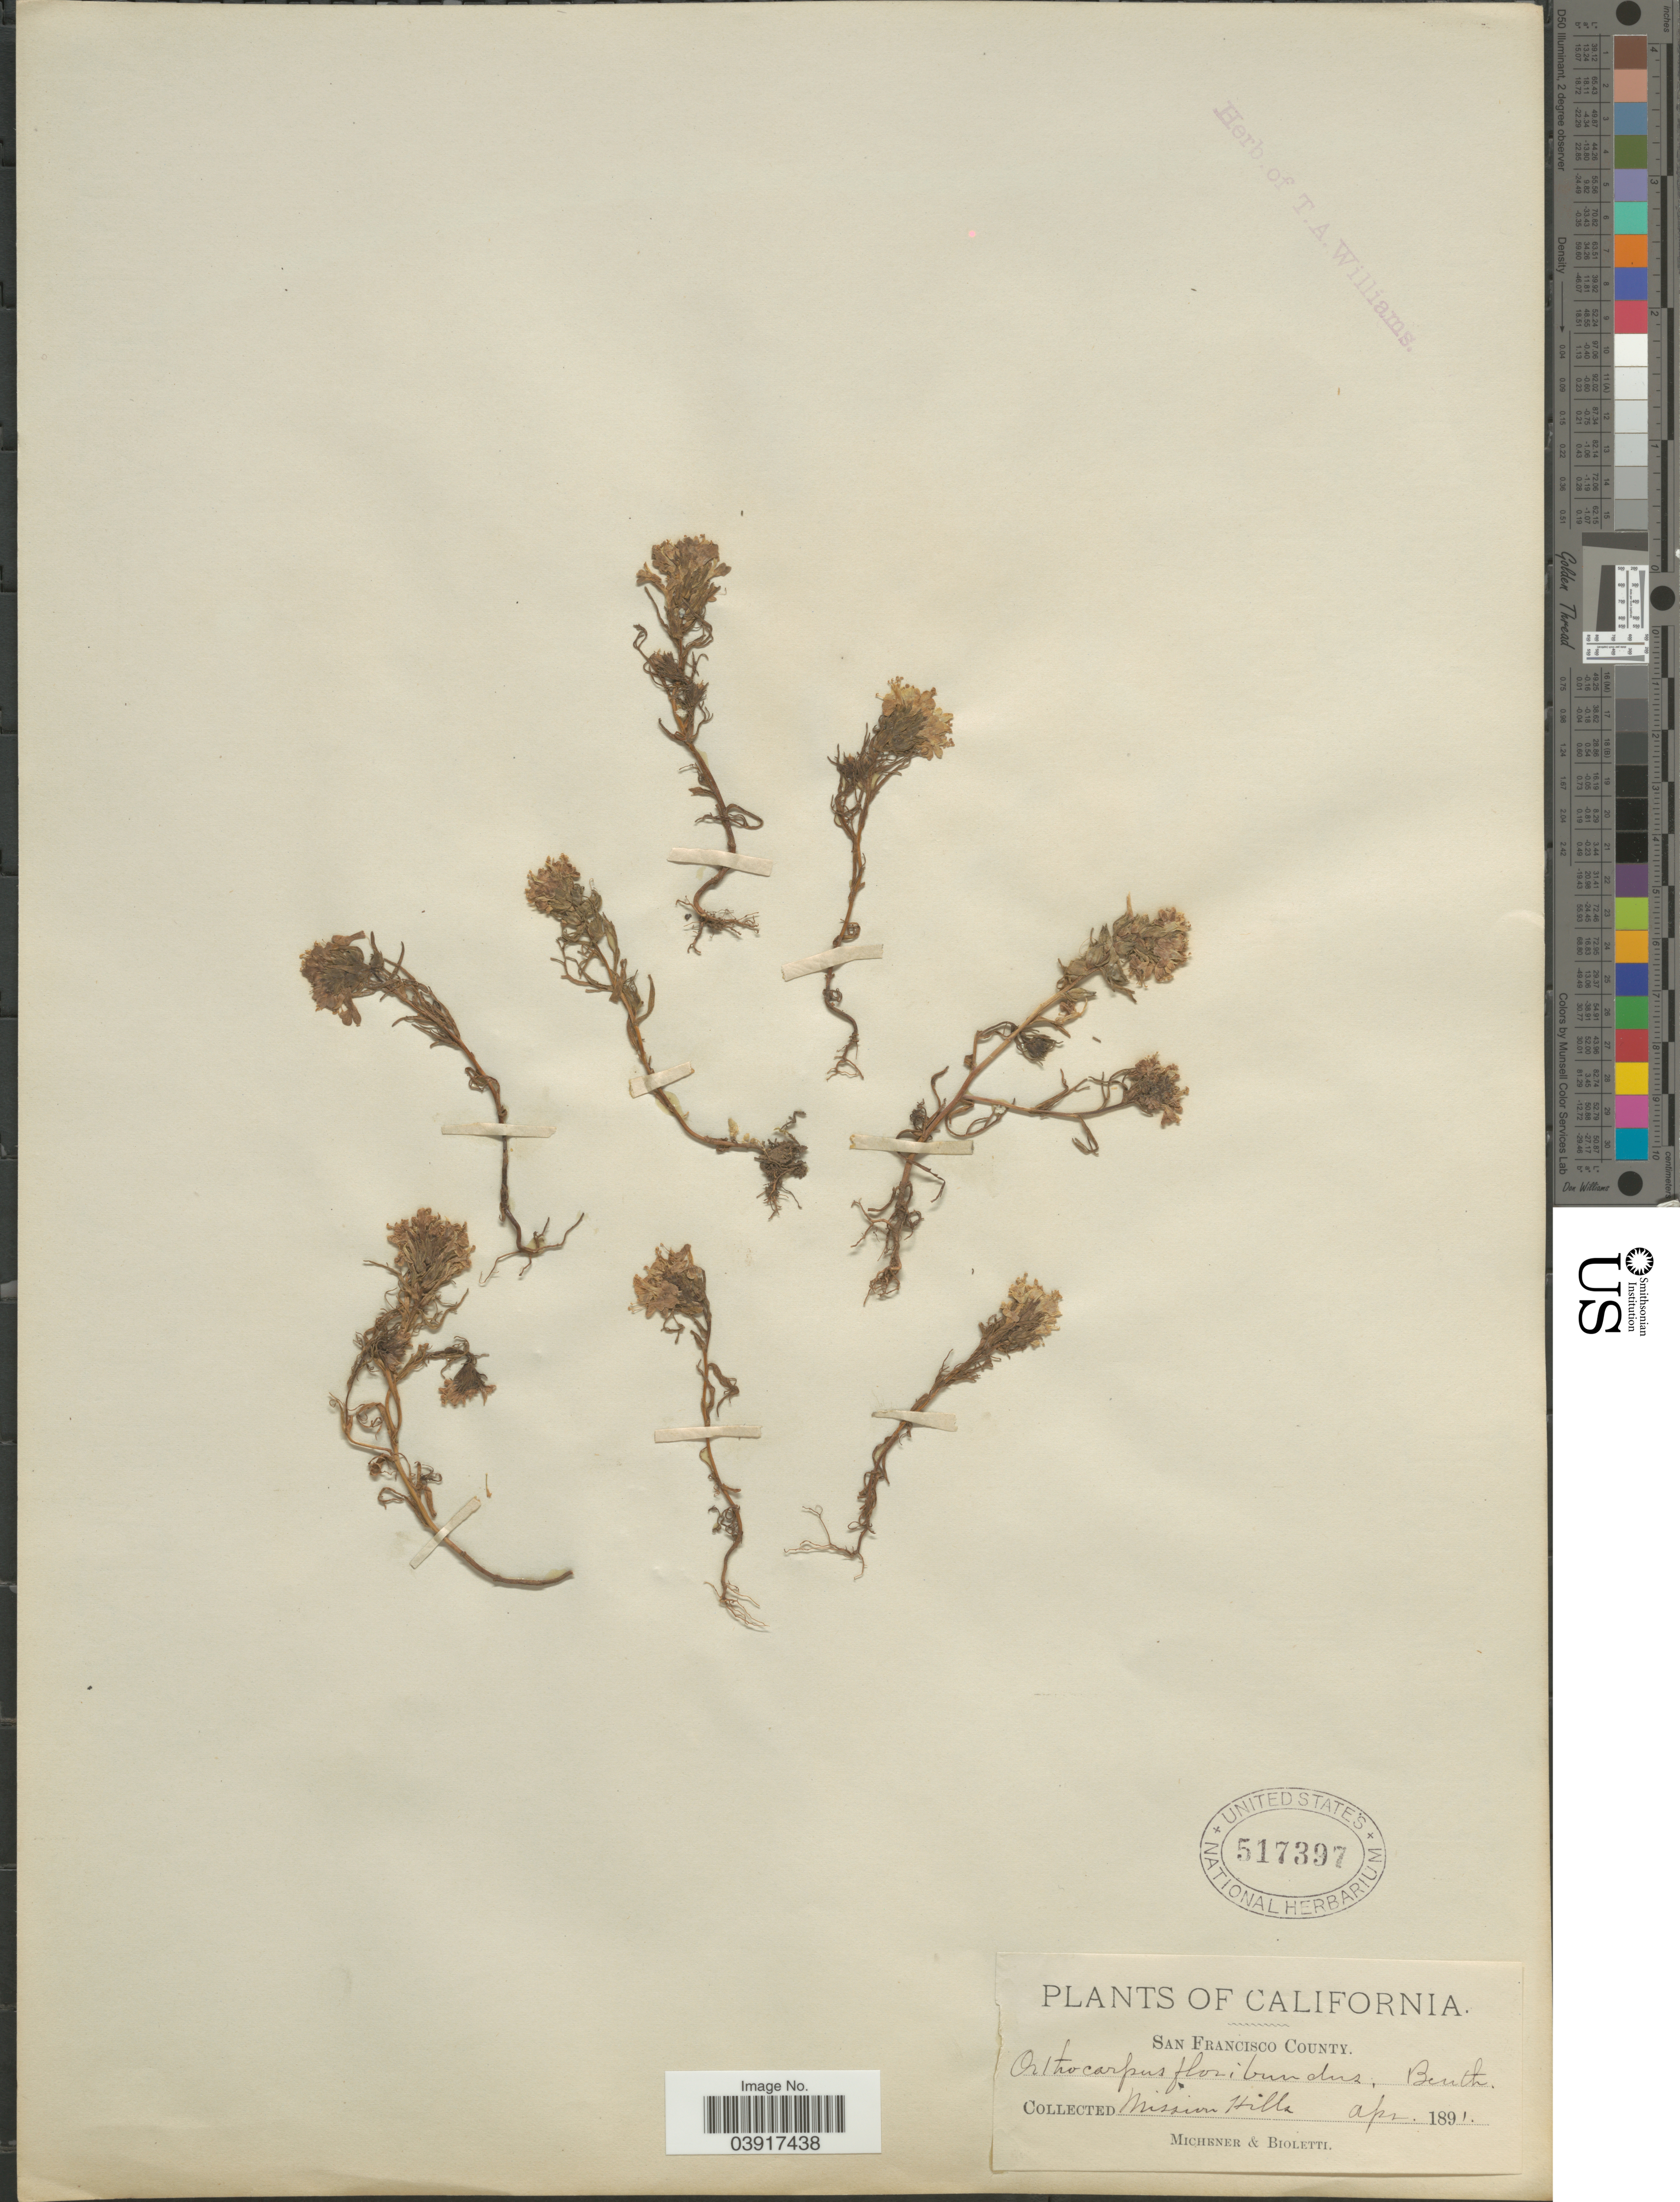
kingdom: Plantae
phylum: Tracheophyta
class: Magnoliopsida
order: Lamiales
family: Orobanchaceae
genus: Orthocarpus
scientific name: Orthocarpus floribundus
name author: Benth.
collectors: -. Michener & -- Bioletti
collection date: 1891-04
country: United States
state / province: California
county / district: San Francisco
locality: San Francisco County. Mission Hills.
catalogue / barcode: US 517397